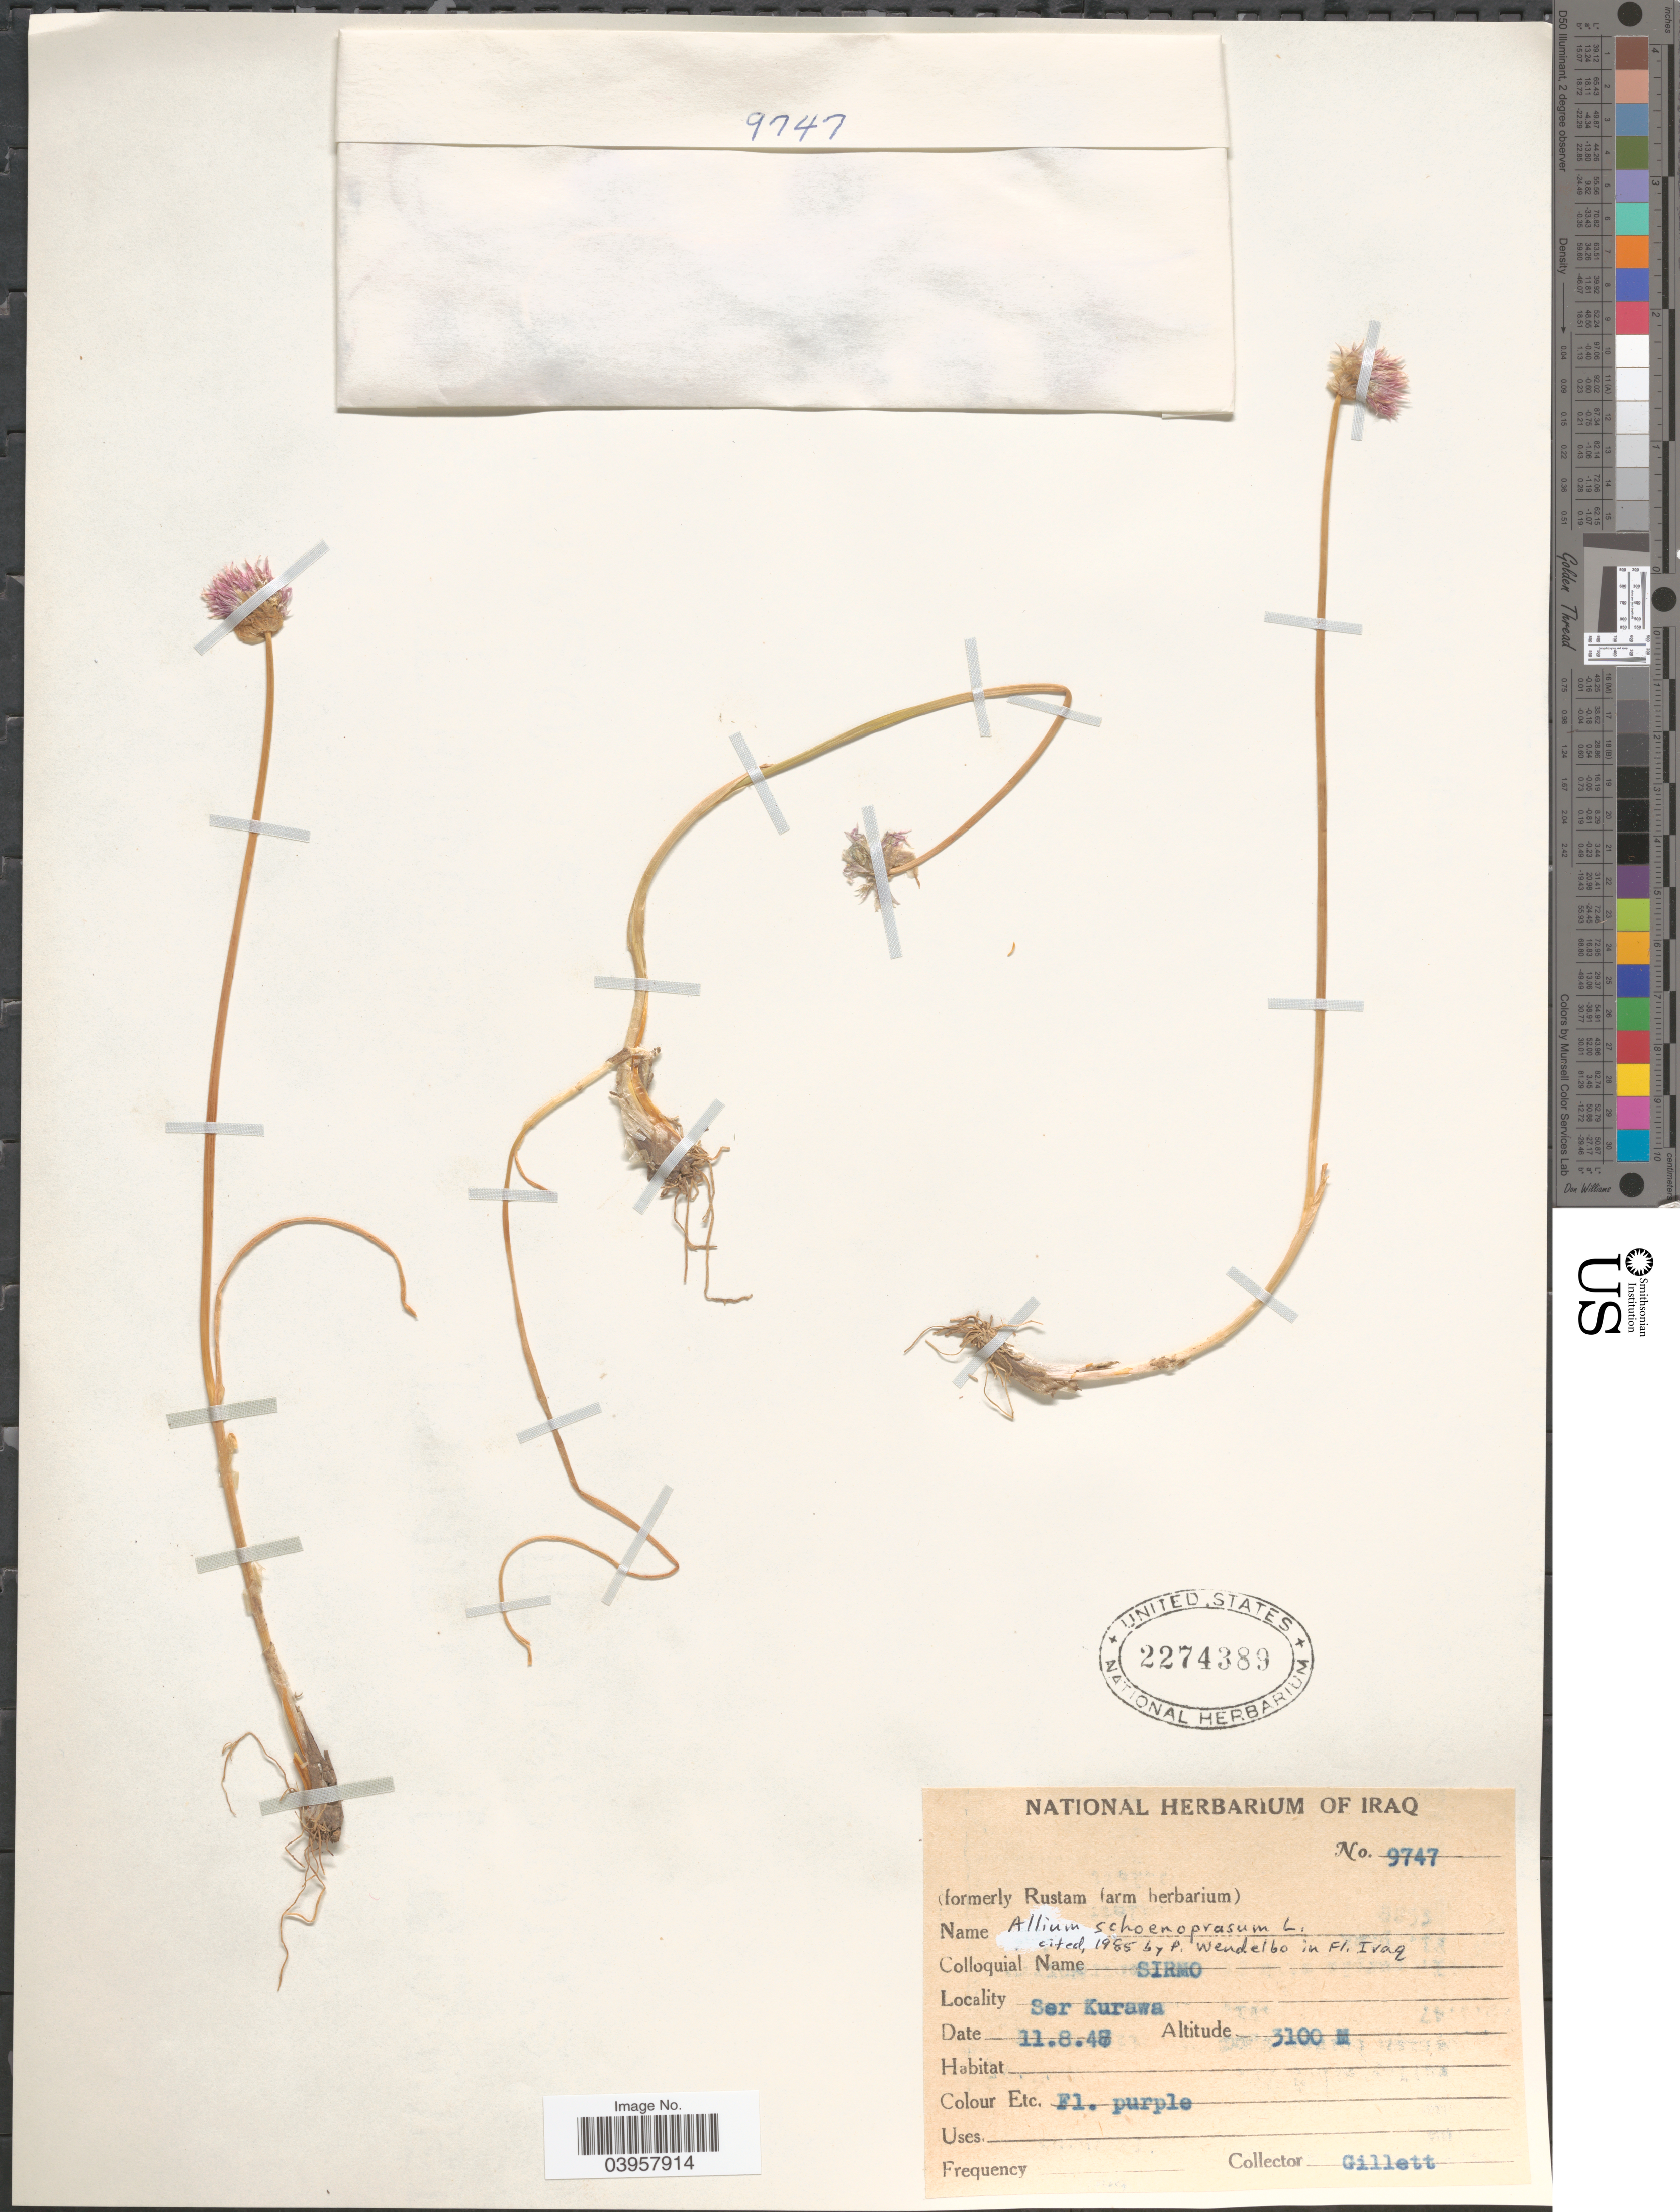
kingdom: Plantae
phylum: Tracheophyta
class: Liliopsida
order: Asparagales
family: Amaryllidaceae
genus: Allium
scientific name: Allium schoenoprasum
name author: L.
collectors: Gillett, --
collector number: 9747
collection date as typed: Transcribed d/m/y: 11/8/47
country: Iraq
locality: Ser Kurawa.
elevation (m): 3100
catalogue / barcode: US 2274389